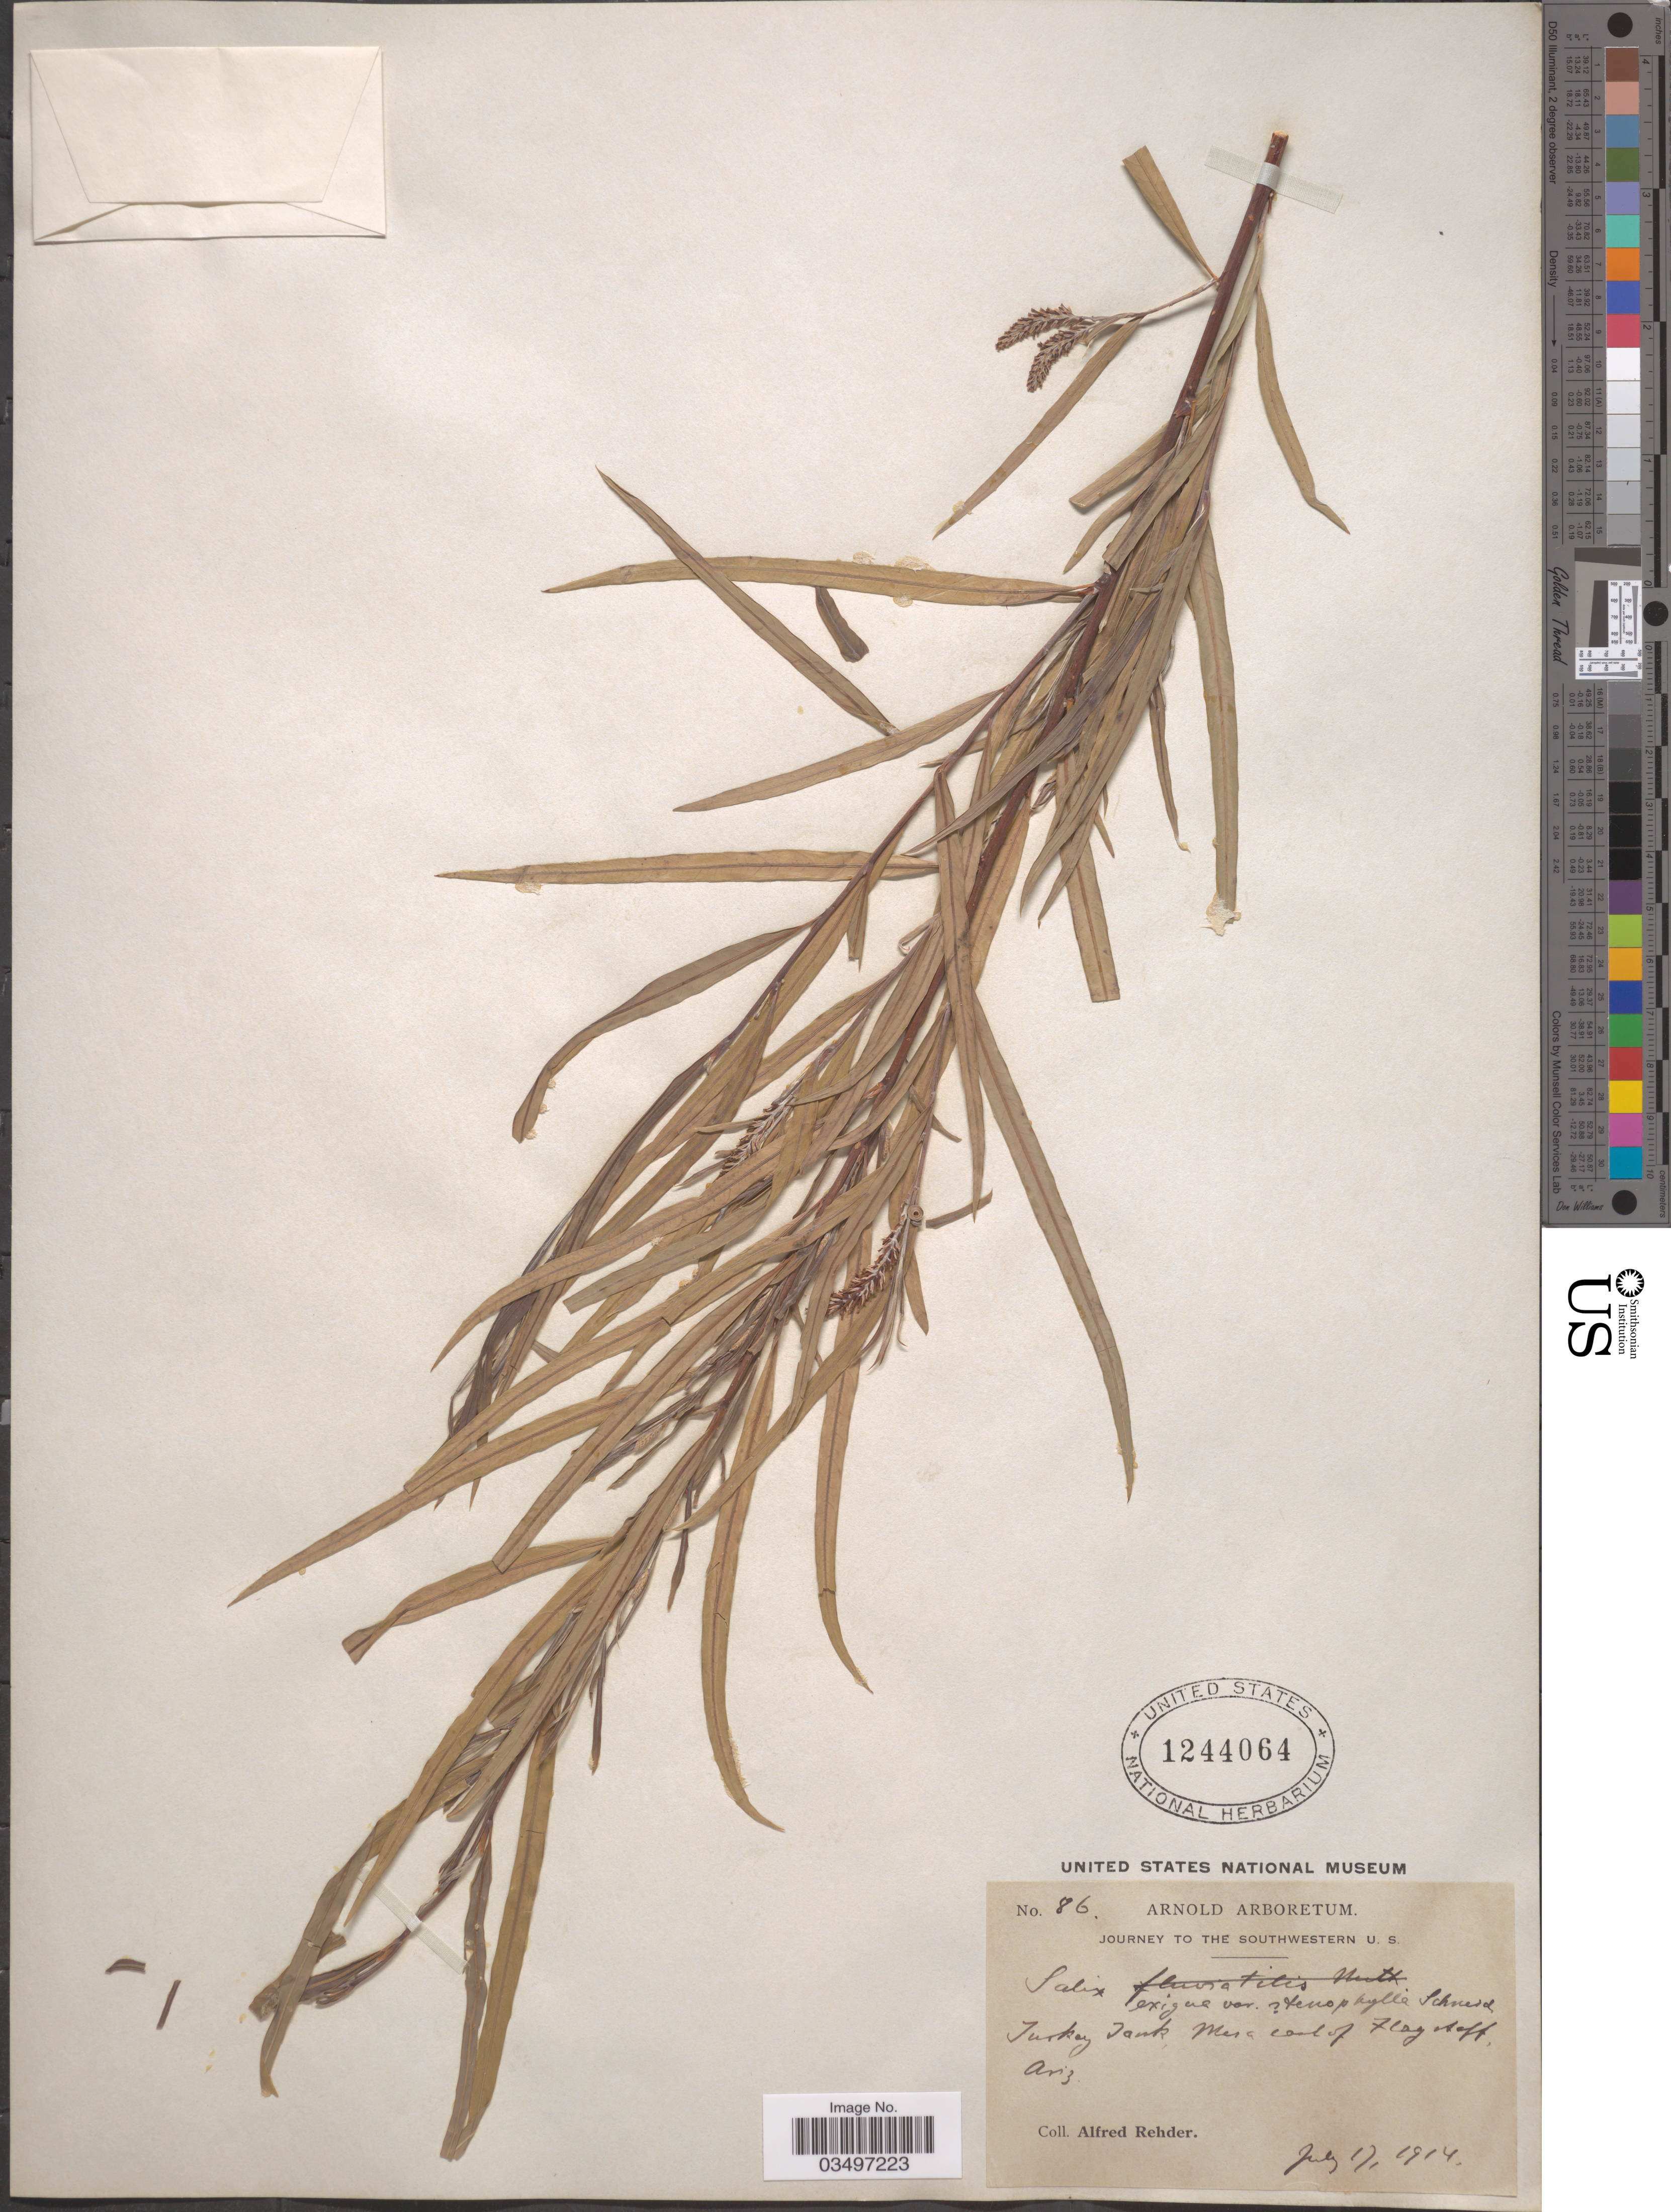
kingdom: Plantae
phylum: Tracheophyta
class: Magnoliopsida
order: Malpighiales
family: Salicaceae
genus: Salix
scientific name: Salix exigua var. stenophylla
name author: (Rydb.) C.K. Schneid.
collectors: A. Rehder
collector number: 86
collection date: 1914-07-17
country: United States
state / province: Arizona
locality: The Southwestern U.S. Turkey Tank, Mesa east of Flagstaff.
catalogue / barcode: US 1244064